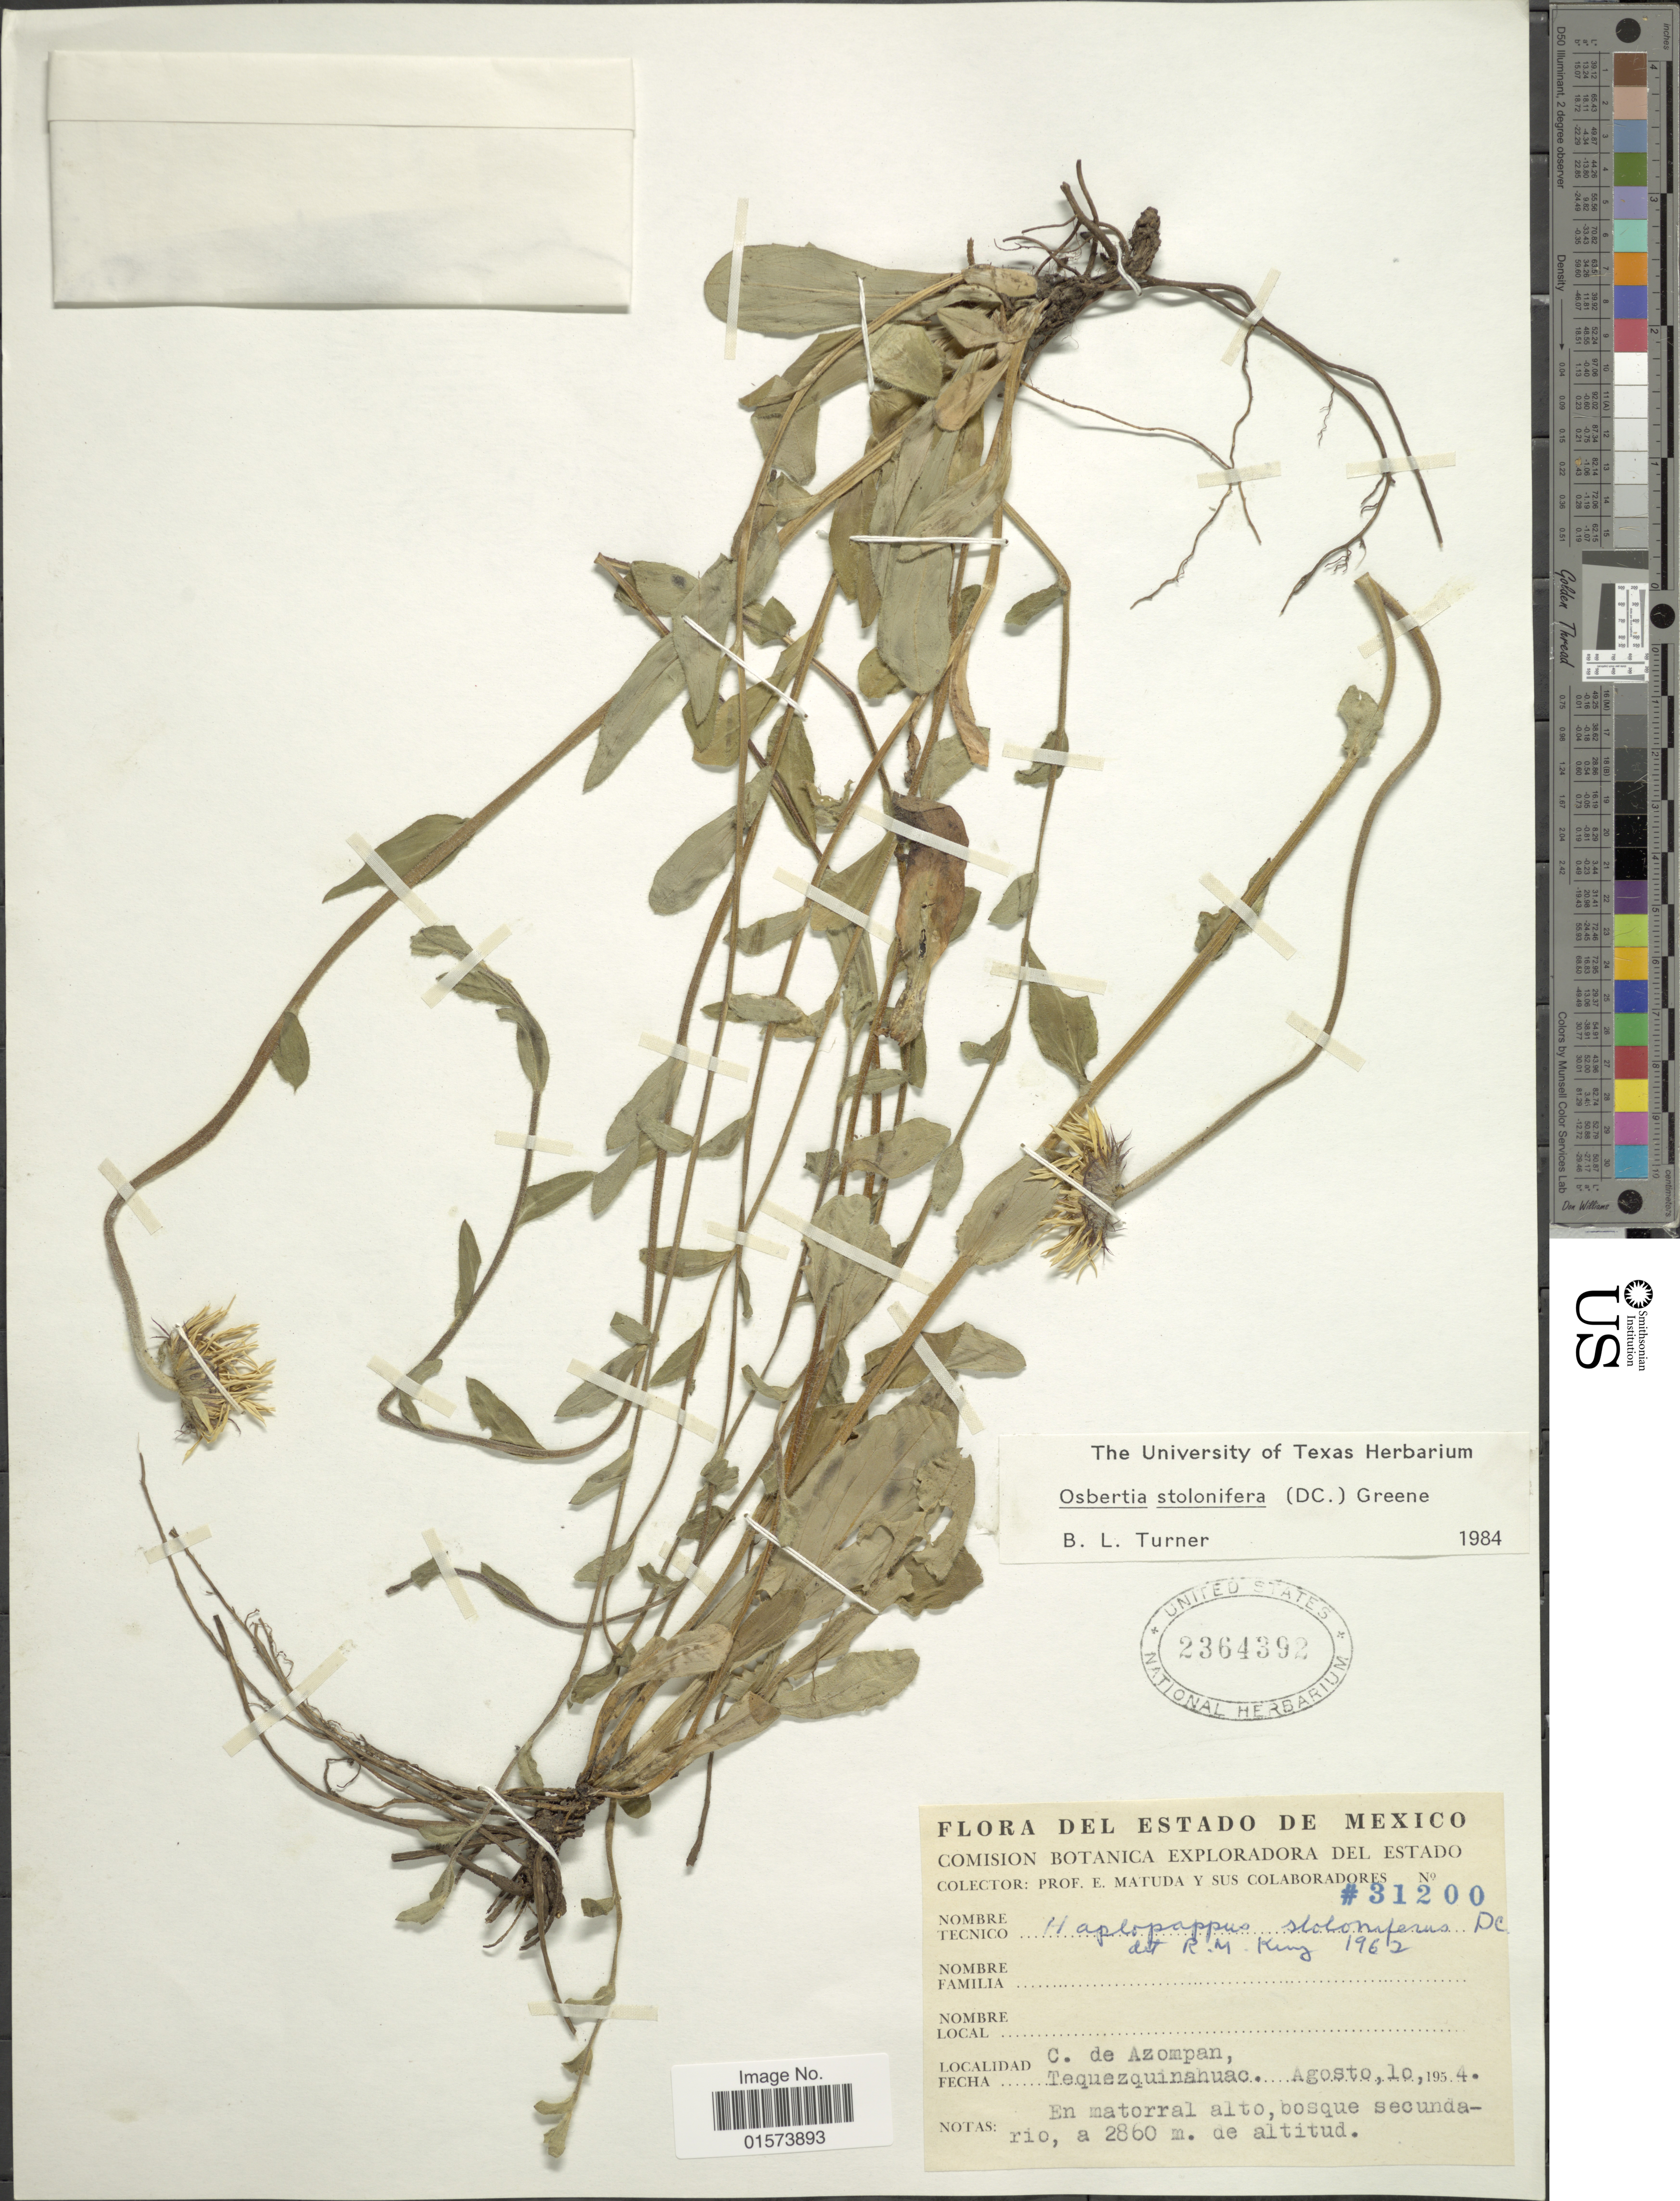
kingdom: Plantae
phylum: Tracheophyta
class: Magnoliopsida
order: Asterales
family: Asteraceae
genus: Osbertia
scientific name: Osbertia stolonifera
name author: (DC.) Greene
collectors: E. Matuda & et al.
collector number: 31200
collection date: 1954-08-10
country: Mexico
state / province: México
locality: C. de Azompan, Tequezuinahuac, en matorral alto, bosque secundario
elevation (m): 2860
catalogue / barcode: US 2364392